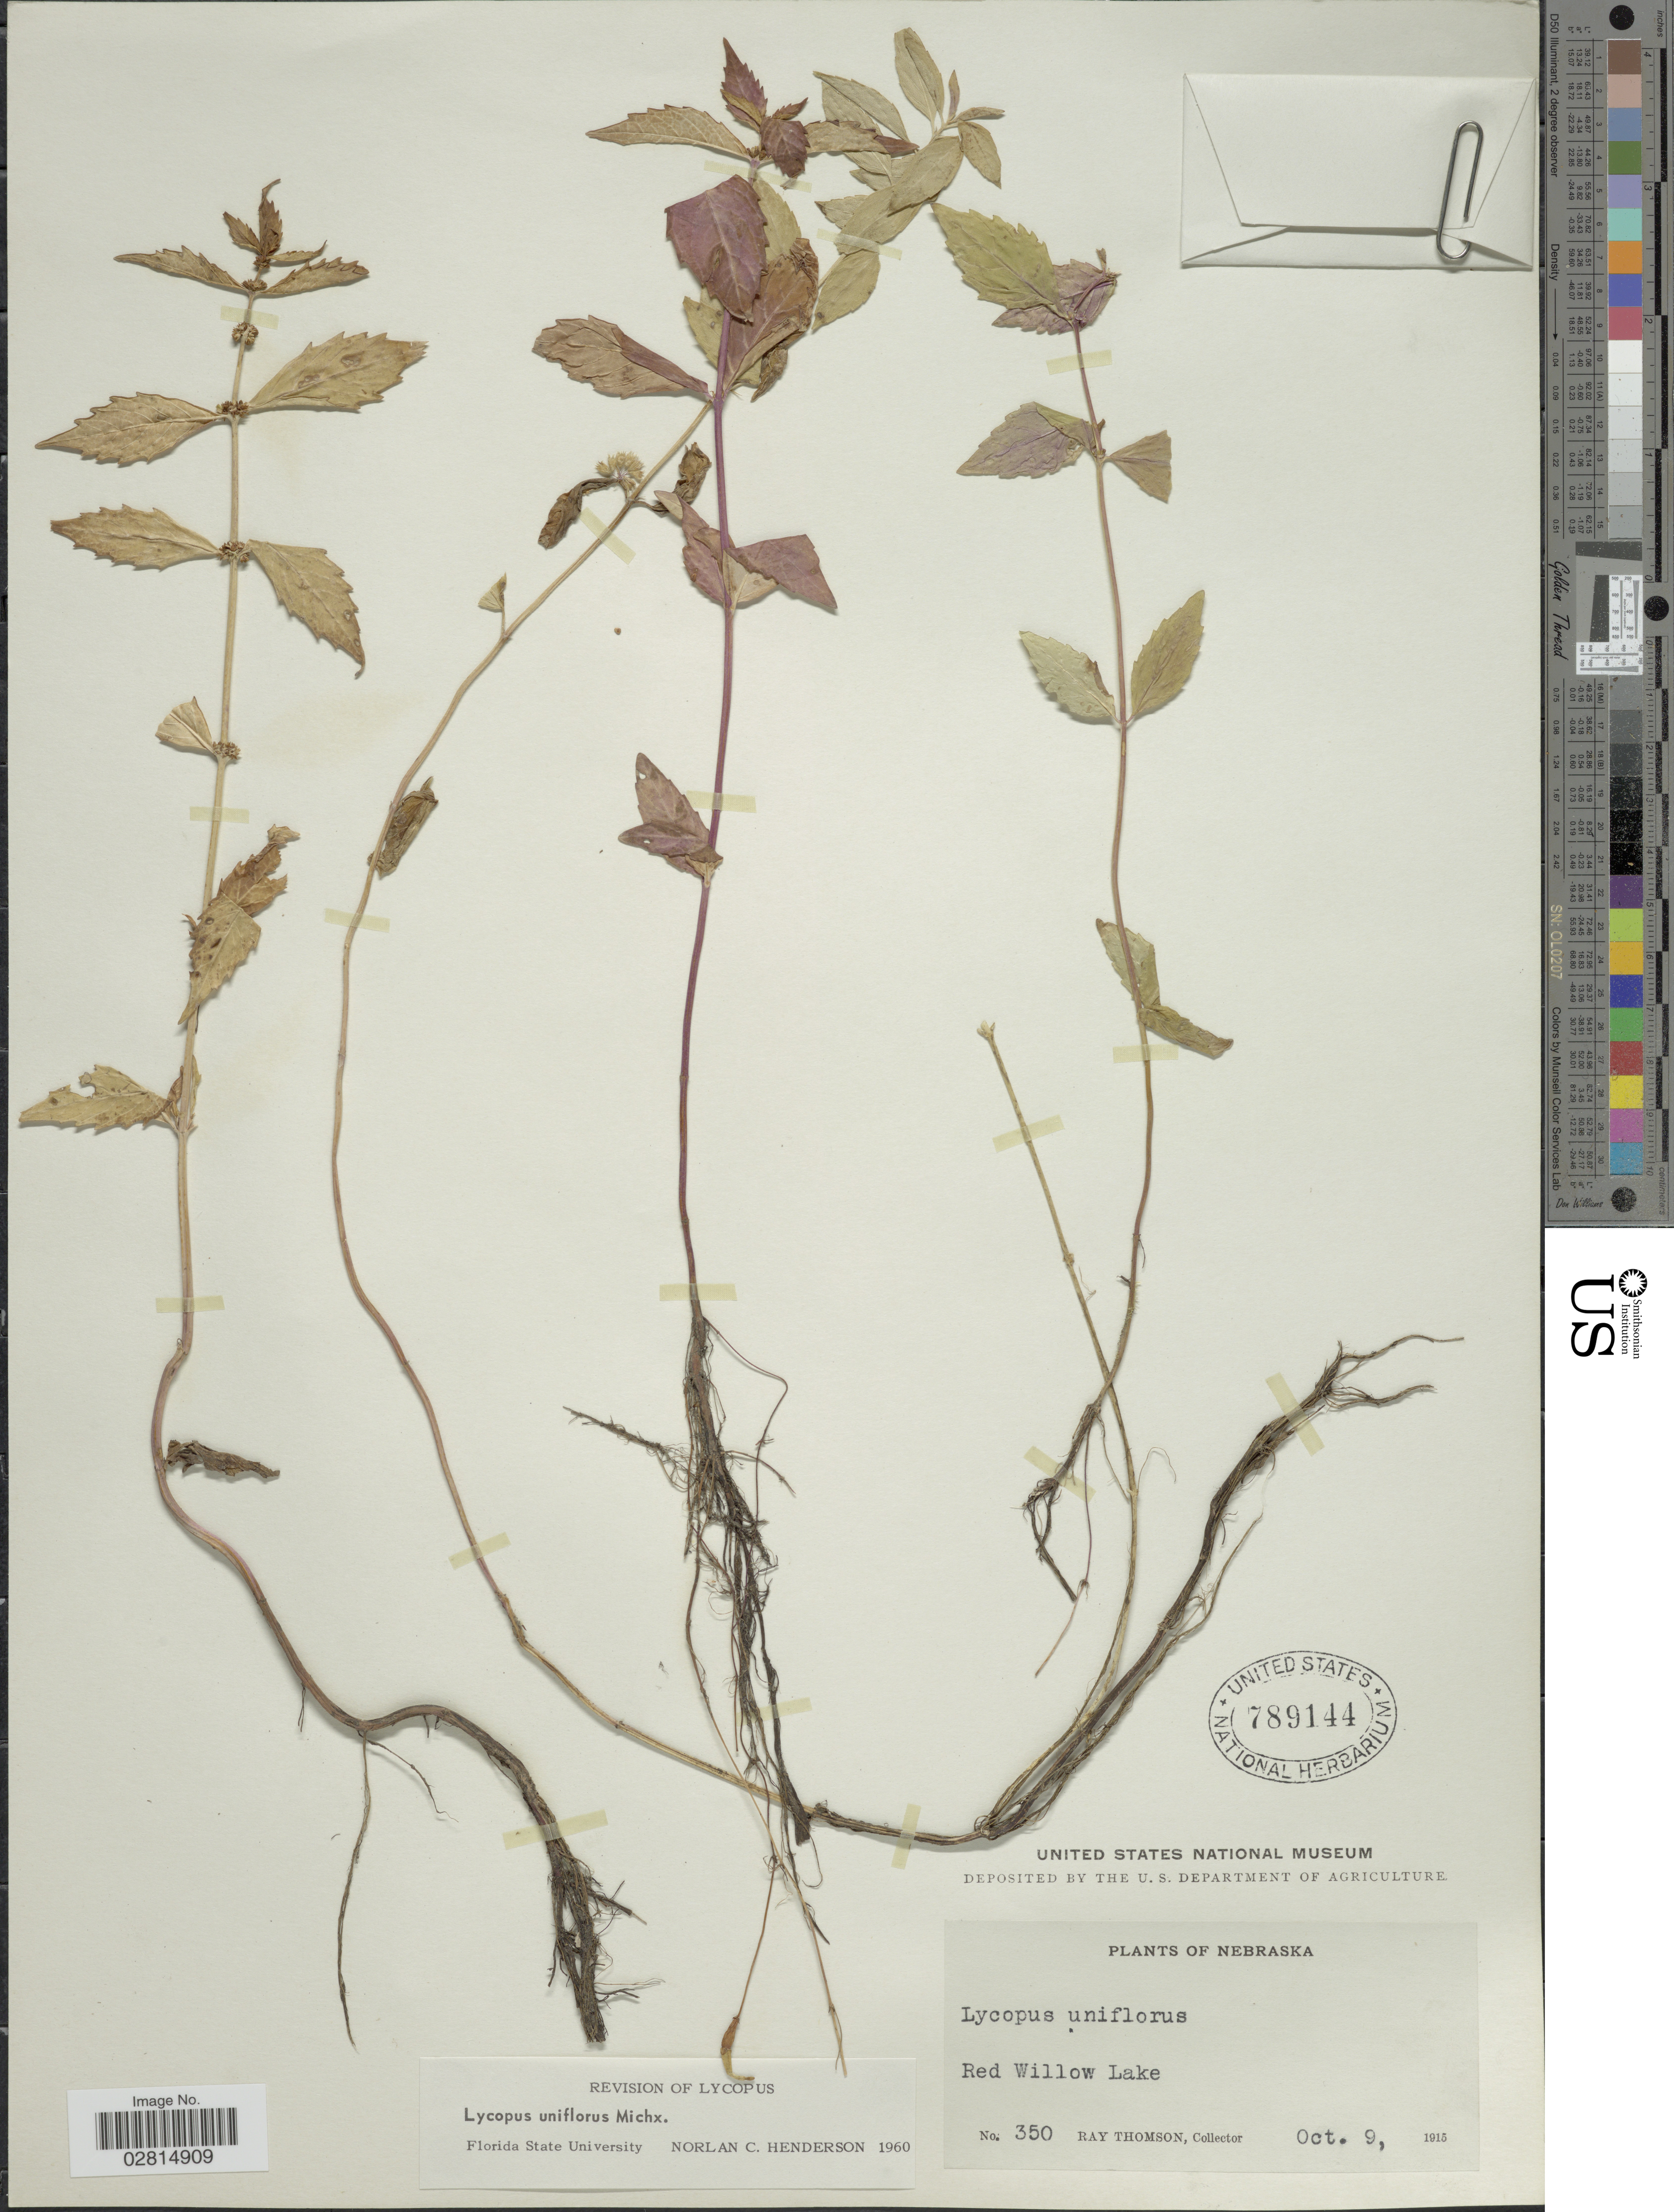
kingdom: Plantae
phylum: Tracheophyta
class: Magnoliopsida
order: Lamiales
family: Lamiaceae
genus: Lycopus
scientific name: Lycopus uniflorus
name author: Michx.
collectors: R. Thomson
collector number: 350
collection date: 1915-10-09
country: United States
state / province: Nebraska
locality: Red Willow Lake.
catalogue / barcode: US 789144